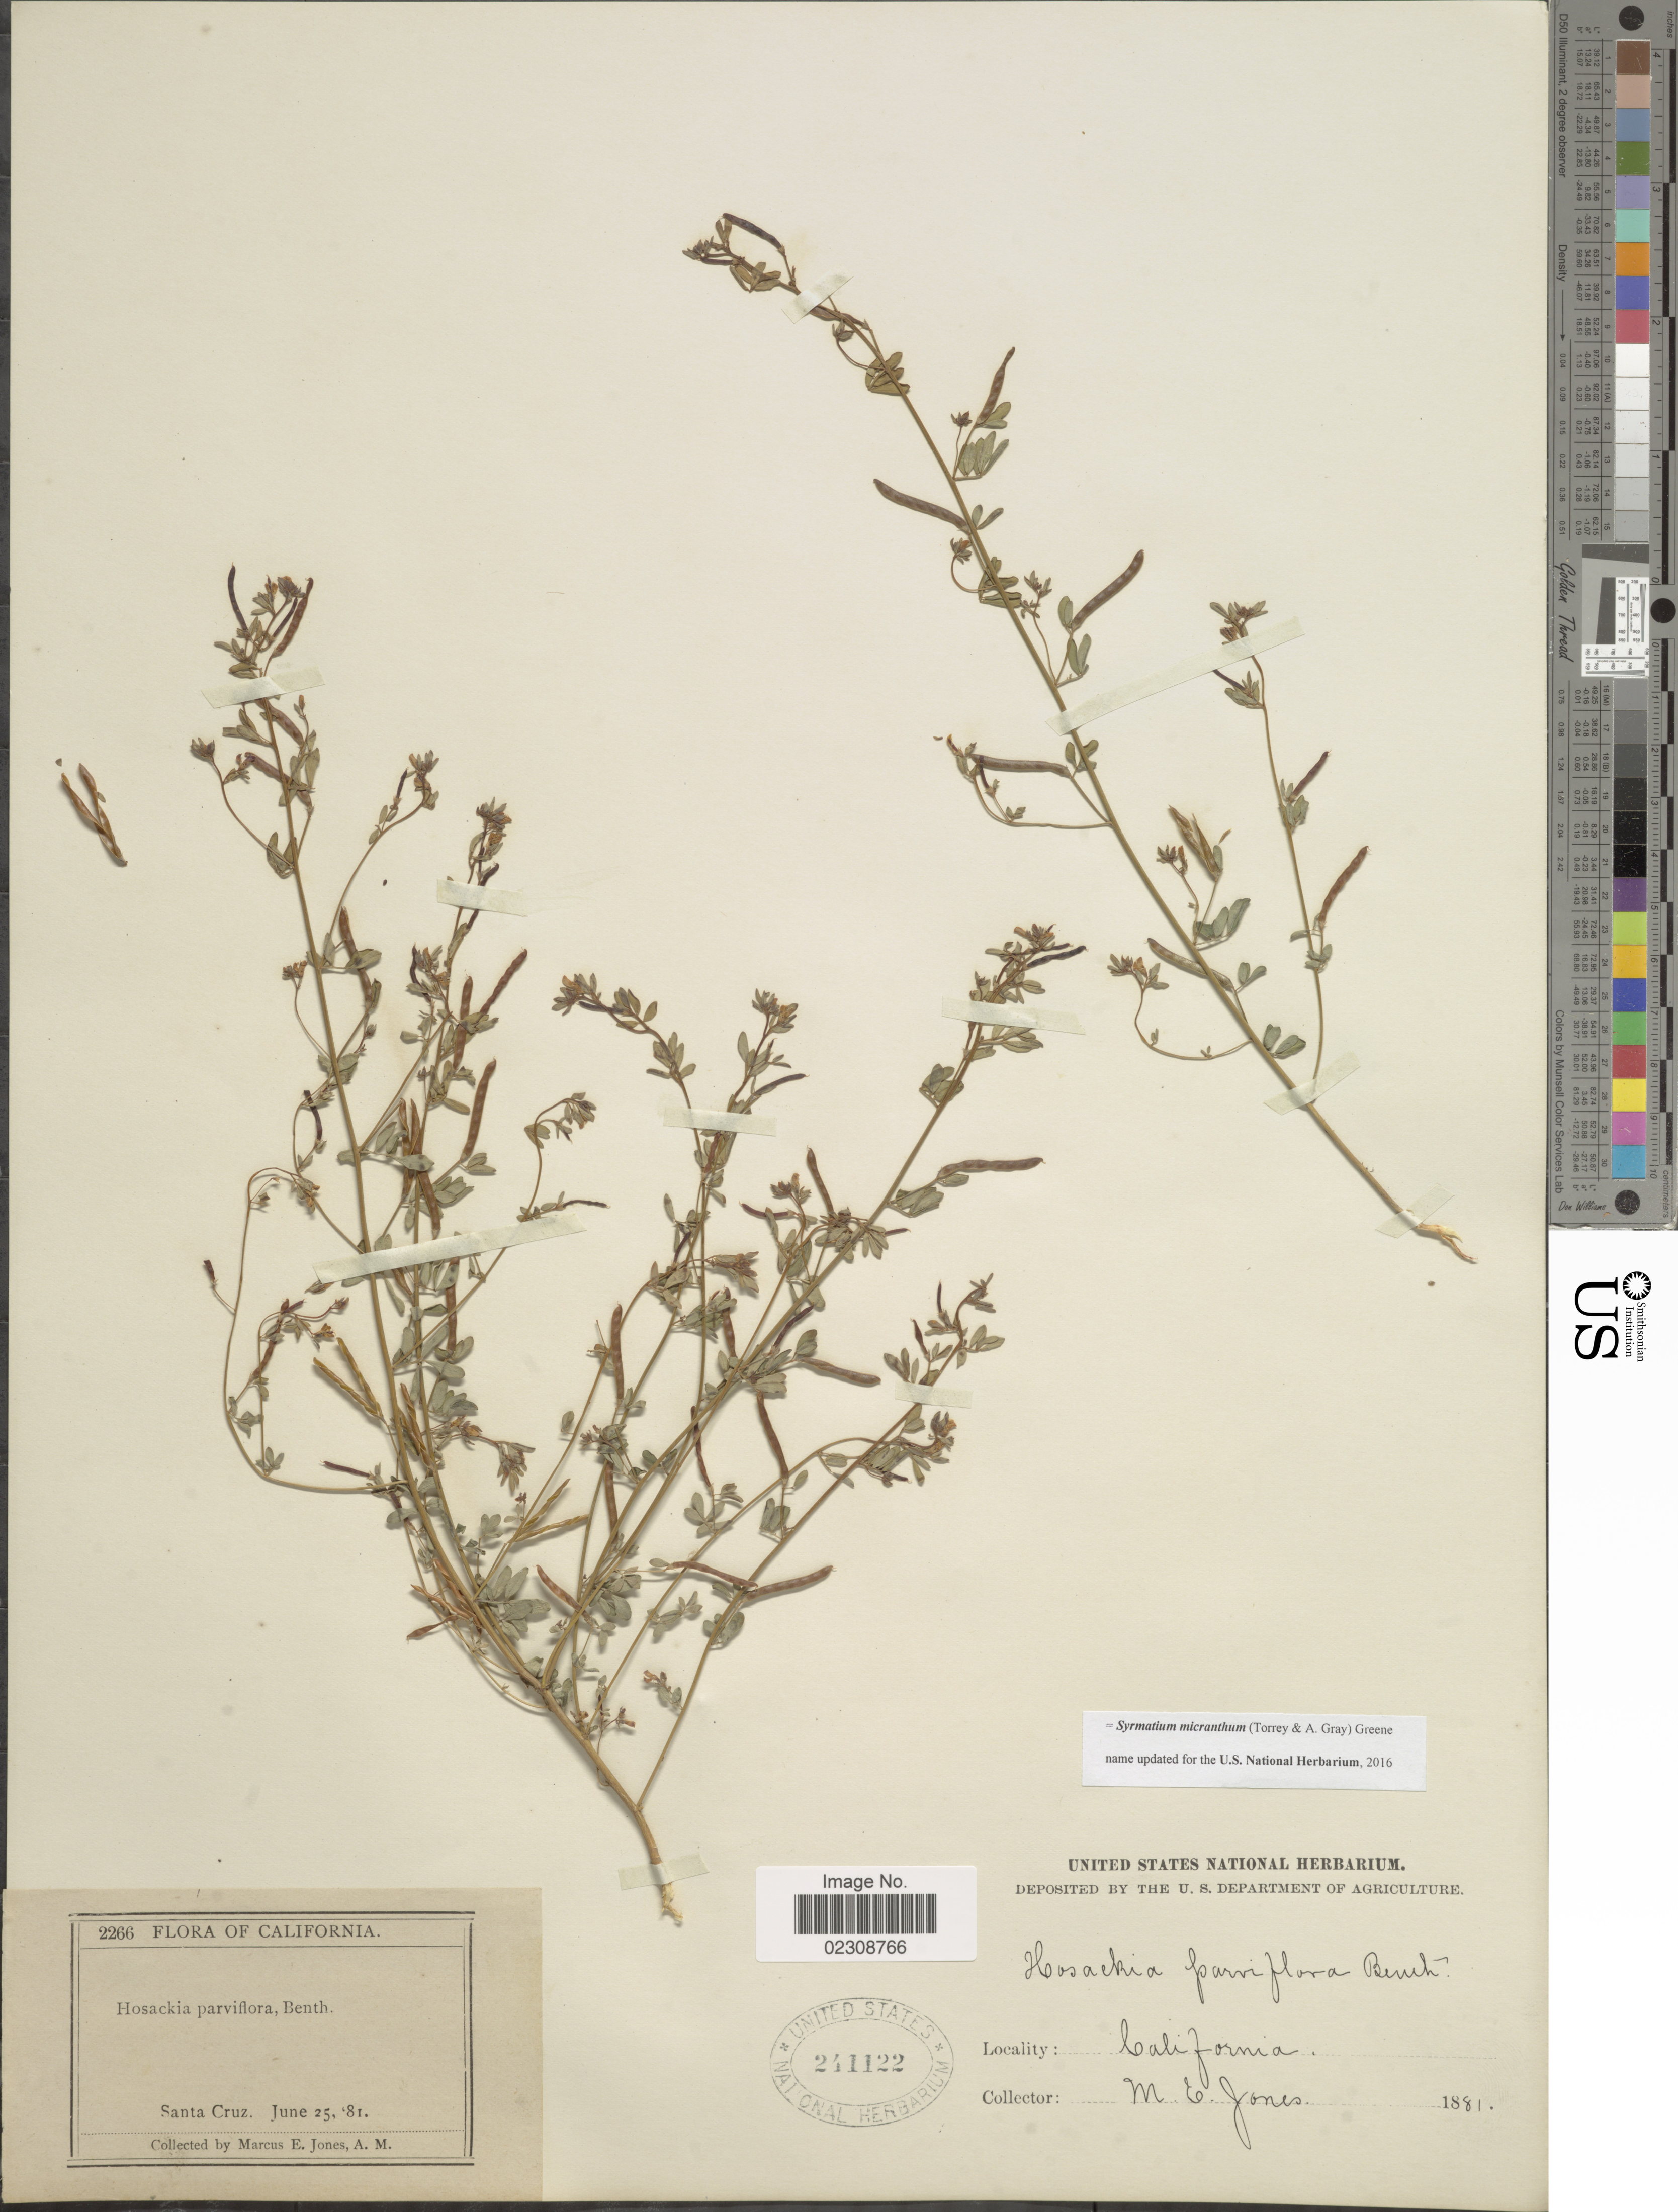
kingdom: Plantae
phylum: Tracheophyta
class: Magnoliopsida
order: Fabales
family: Fabaceae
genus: Syrmatium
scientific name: Syrmatium micranthum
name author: (Torr. & A. Gray) Greene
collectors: M. E. Jones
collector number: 2266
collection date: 1881-06-25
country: United States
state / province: California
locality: Santa Cruz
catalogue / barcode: US 241122